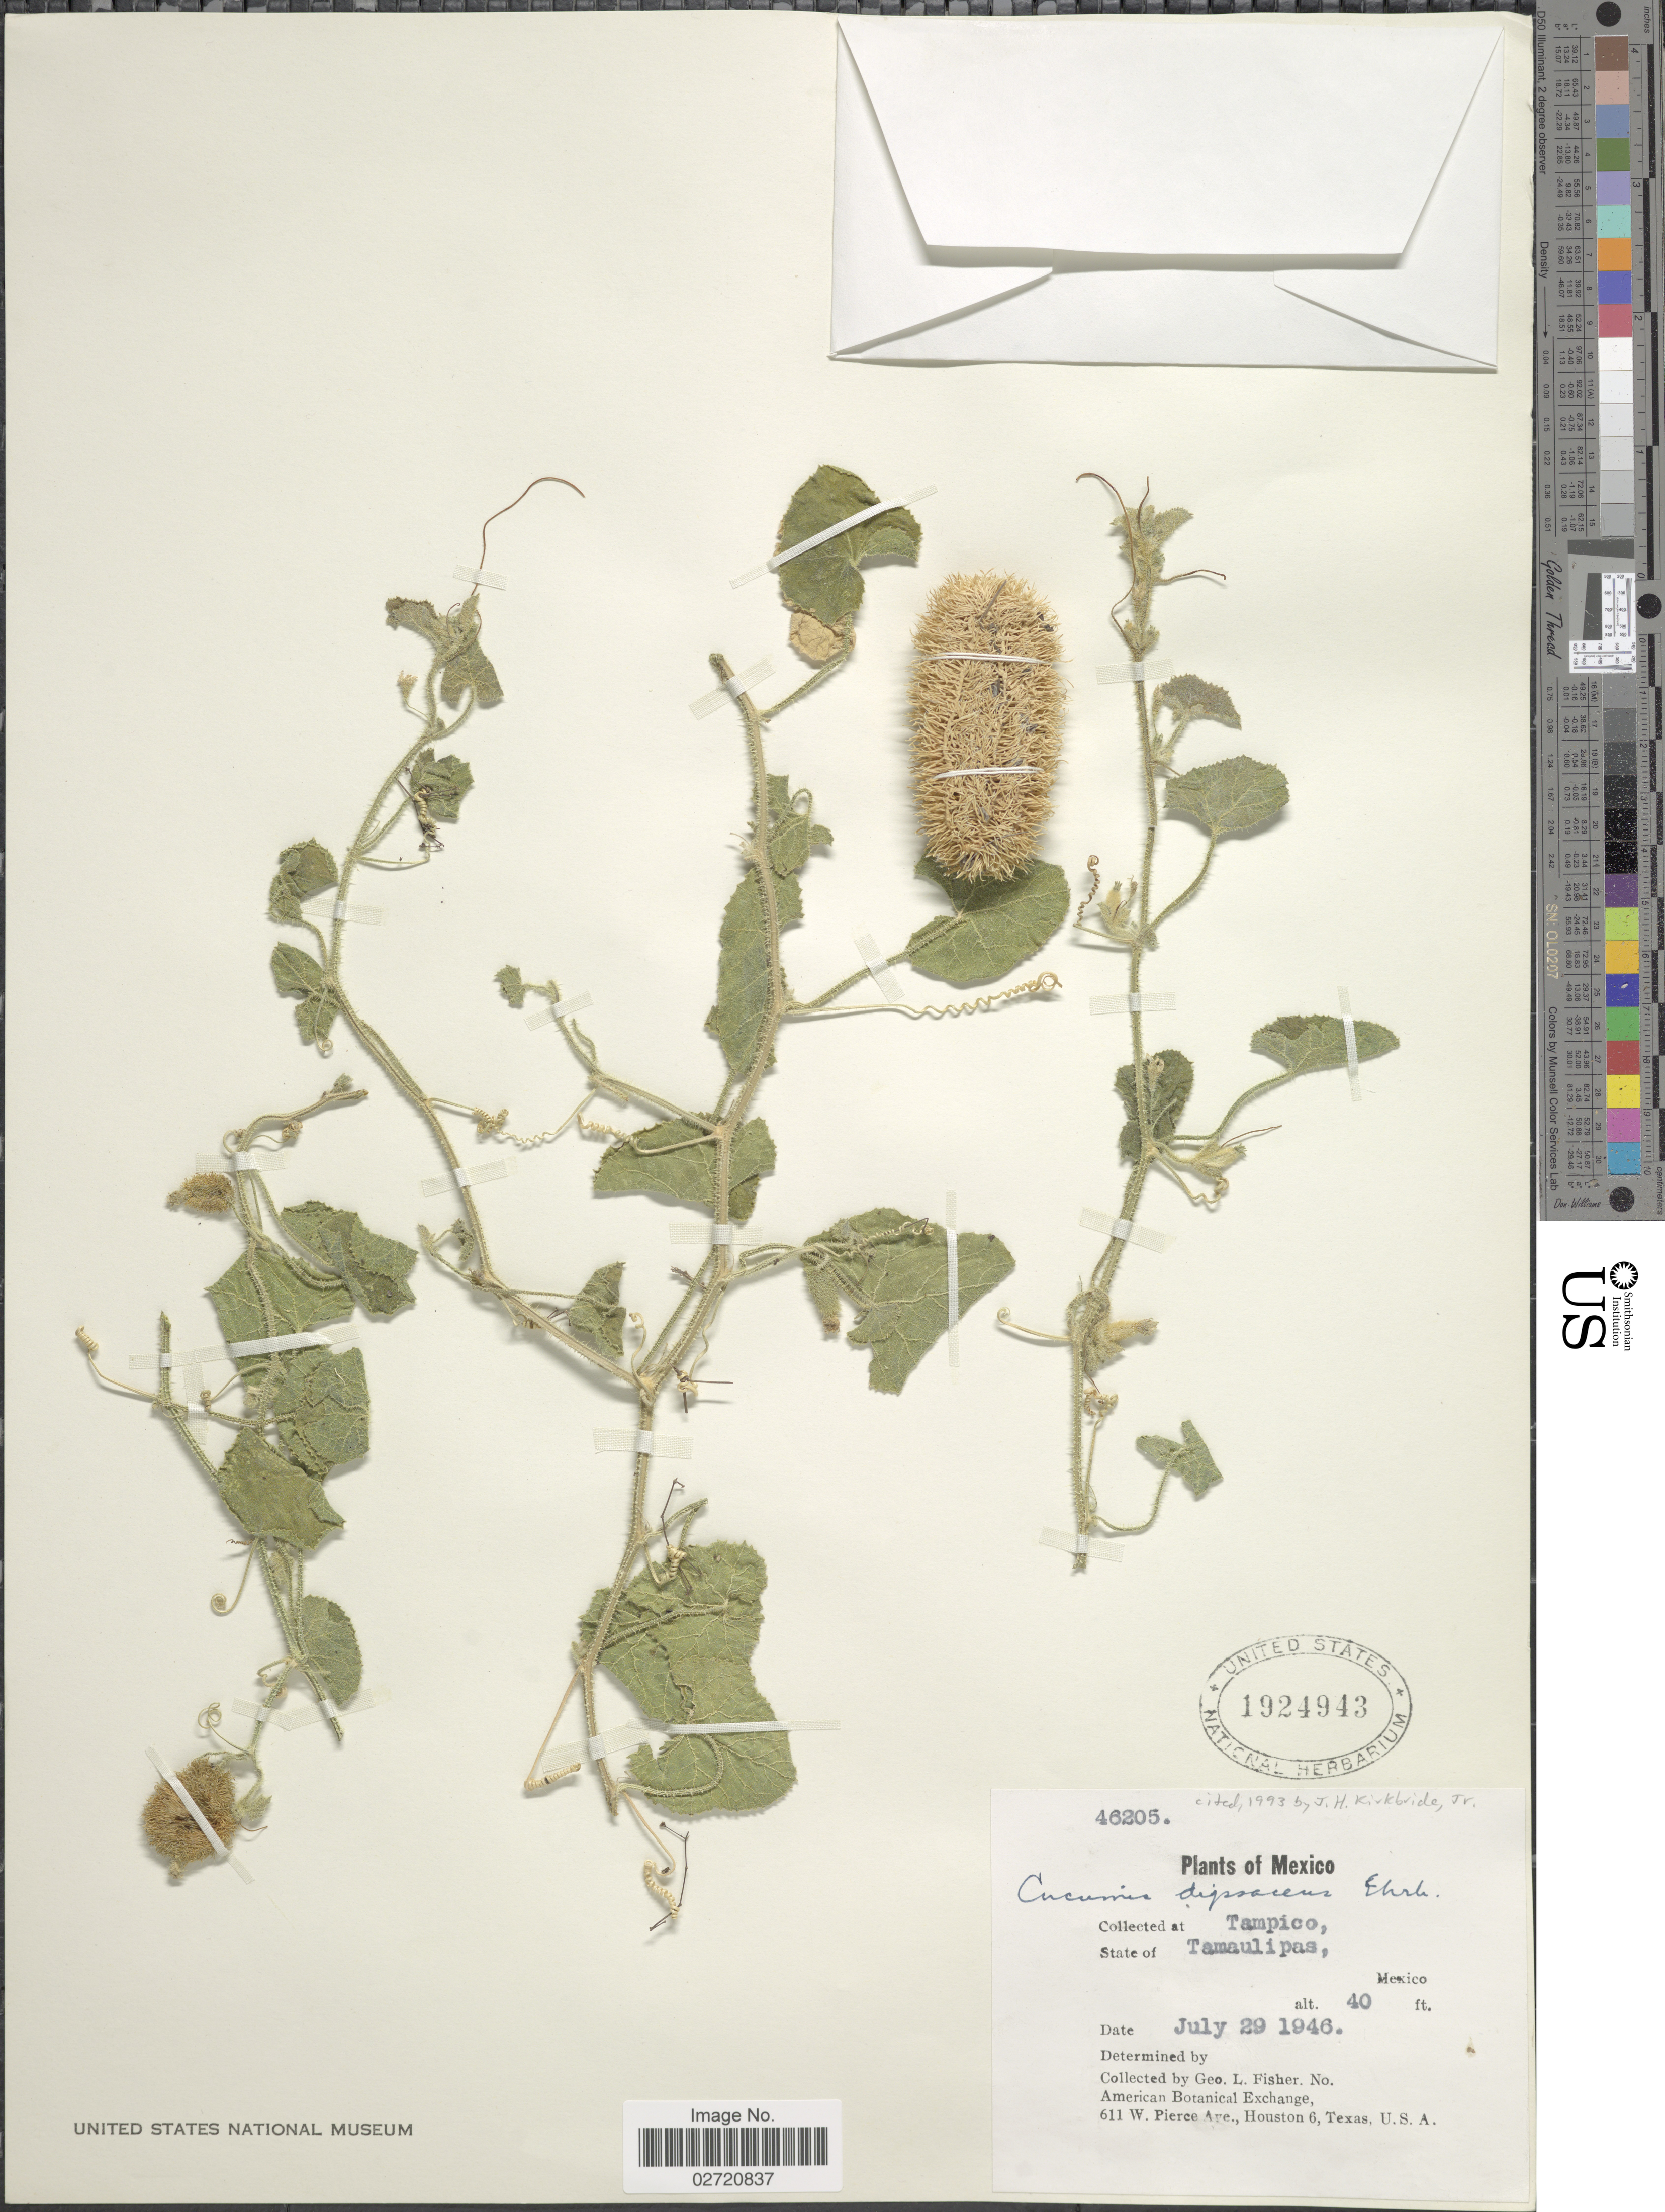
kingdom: Plantae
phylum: Tracheophyta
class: Magnoliopsida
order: Cucurbitales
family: Cucurbitaceae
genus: Cucumis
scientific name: Cucumis dipsaceus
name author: Ehrenb. ex Spach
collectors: G. L. Fisher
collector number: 46205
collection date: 1946-07-29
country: Mexico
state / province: Tamaulipas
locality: Tampico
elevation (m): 12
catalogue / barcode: US 1924943